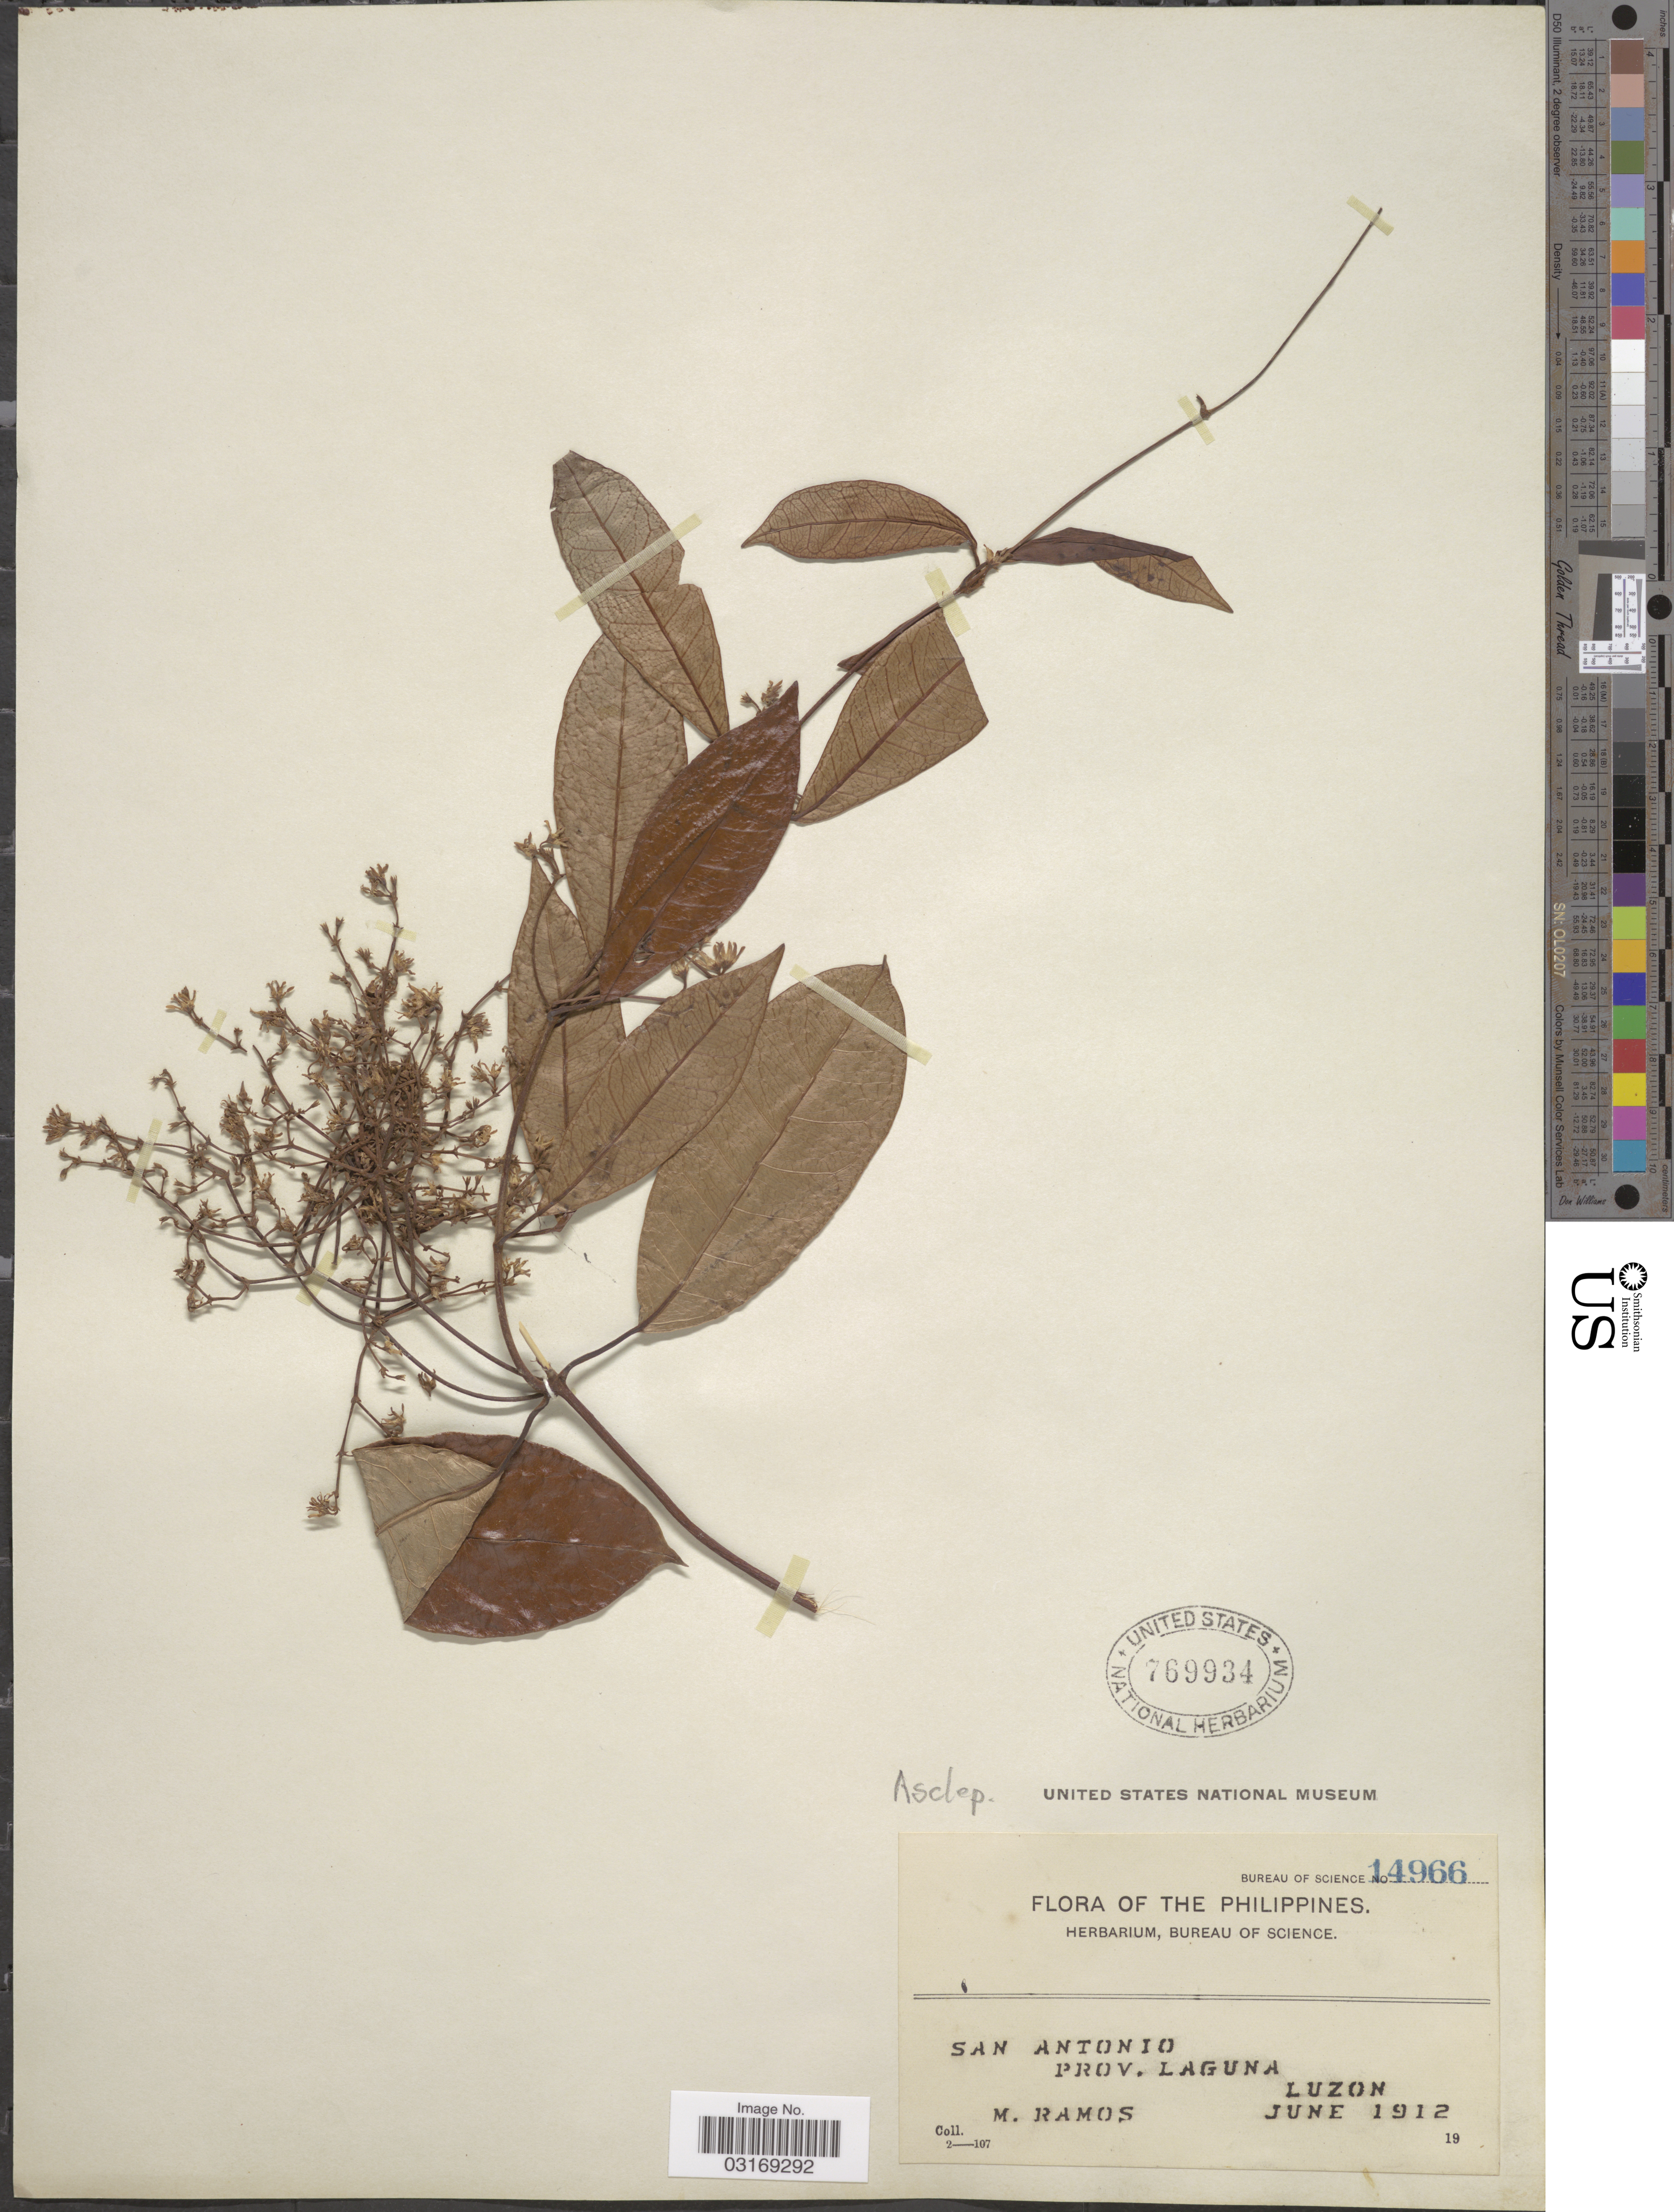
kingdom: Plantae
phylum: Tracheophyta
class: Magnoliopsida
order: Gentianales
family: Apocynaceae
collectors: M. Ramos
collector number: Bureau of Science 14966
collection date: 1912-06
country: Philippines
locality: San Antonio Prov. Laguna Luzon.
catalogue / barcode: US 769934